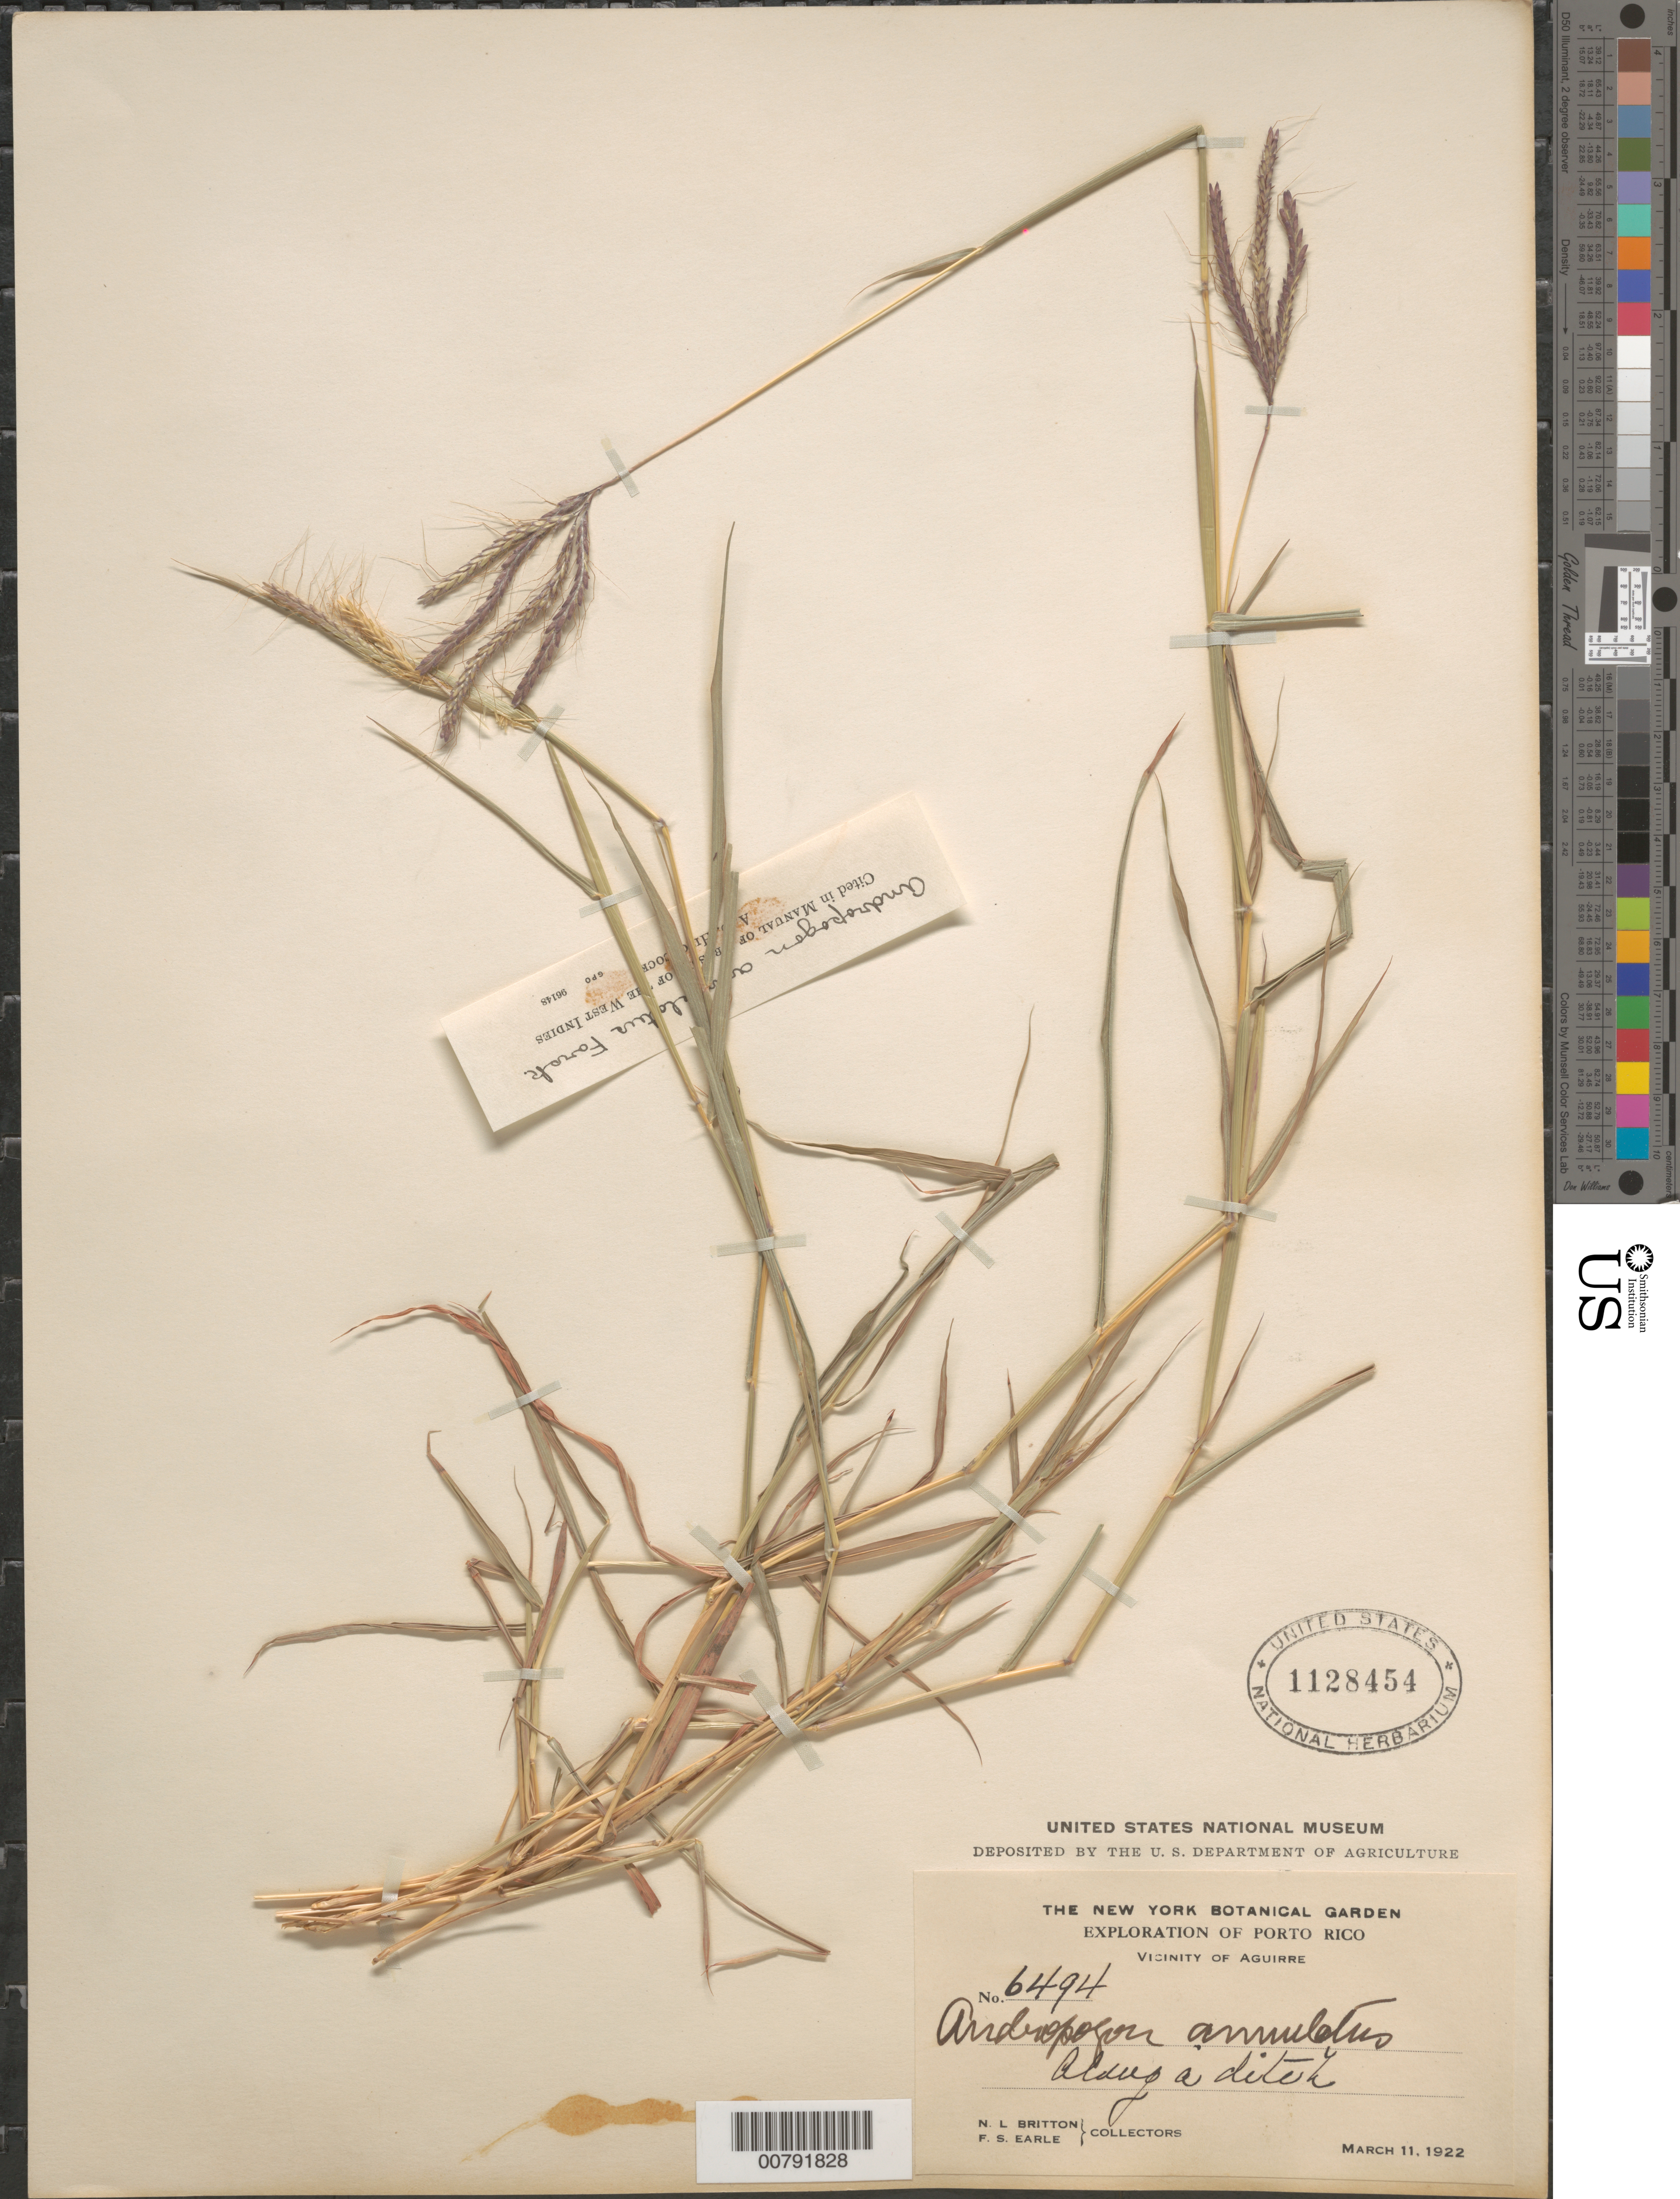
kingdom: Plantae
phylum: Tracheophyta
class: Liliopsida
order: Poales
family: Poaceae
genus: Dichanthium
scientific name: Dichanthium annulatum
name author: (Forssk.) Stapf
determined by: Hitchcock, Albert S.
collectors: N. Britton & F. S. Earle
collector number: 6494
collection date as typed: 11 Mar 1922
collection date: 1922-03-11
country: Puerto Rico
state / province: Salinas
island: Puerto Rico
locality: Aguirre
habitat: Along a ditch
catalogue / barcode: US 1128454